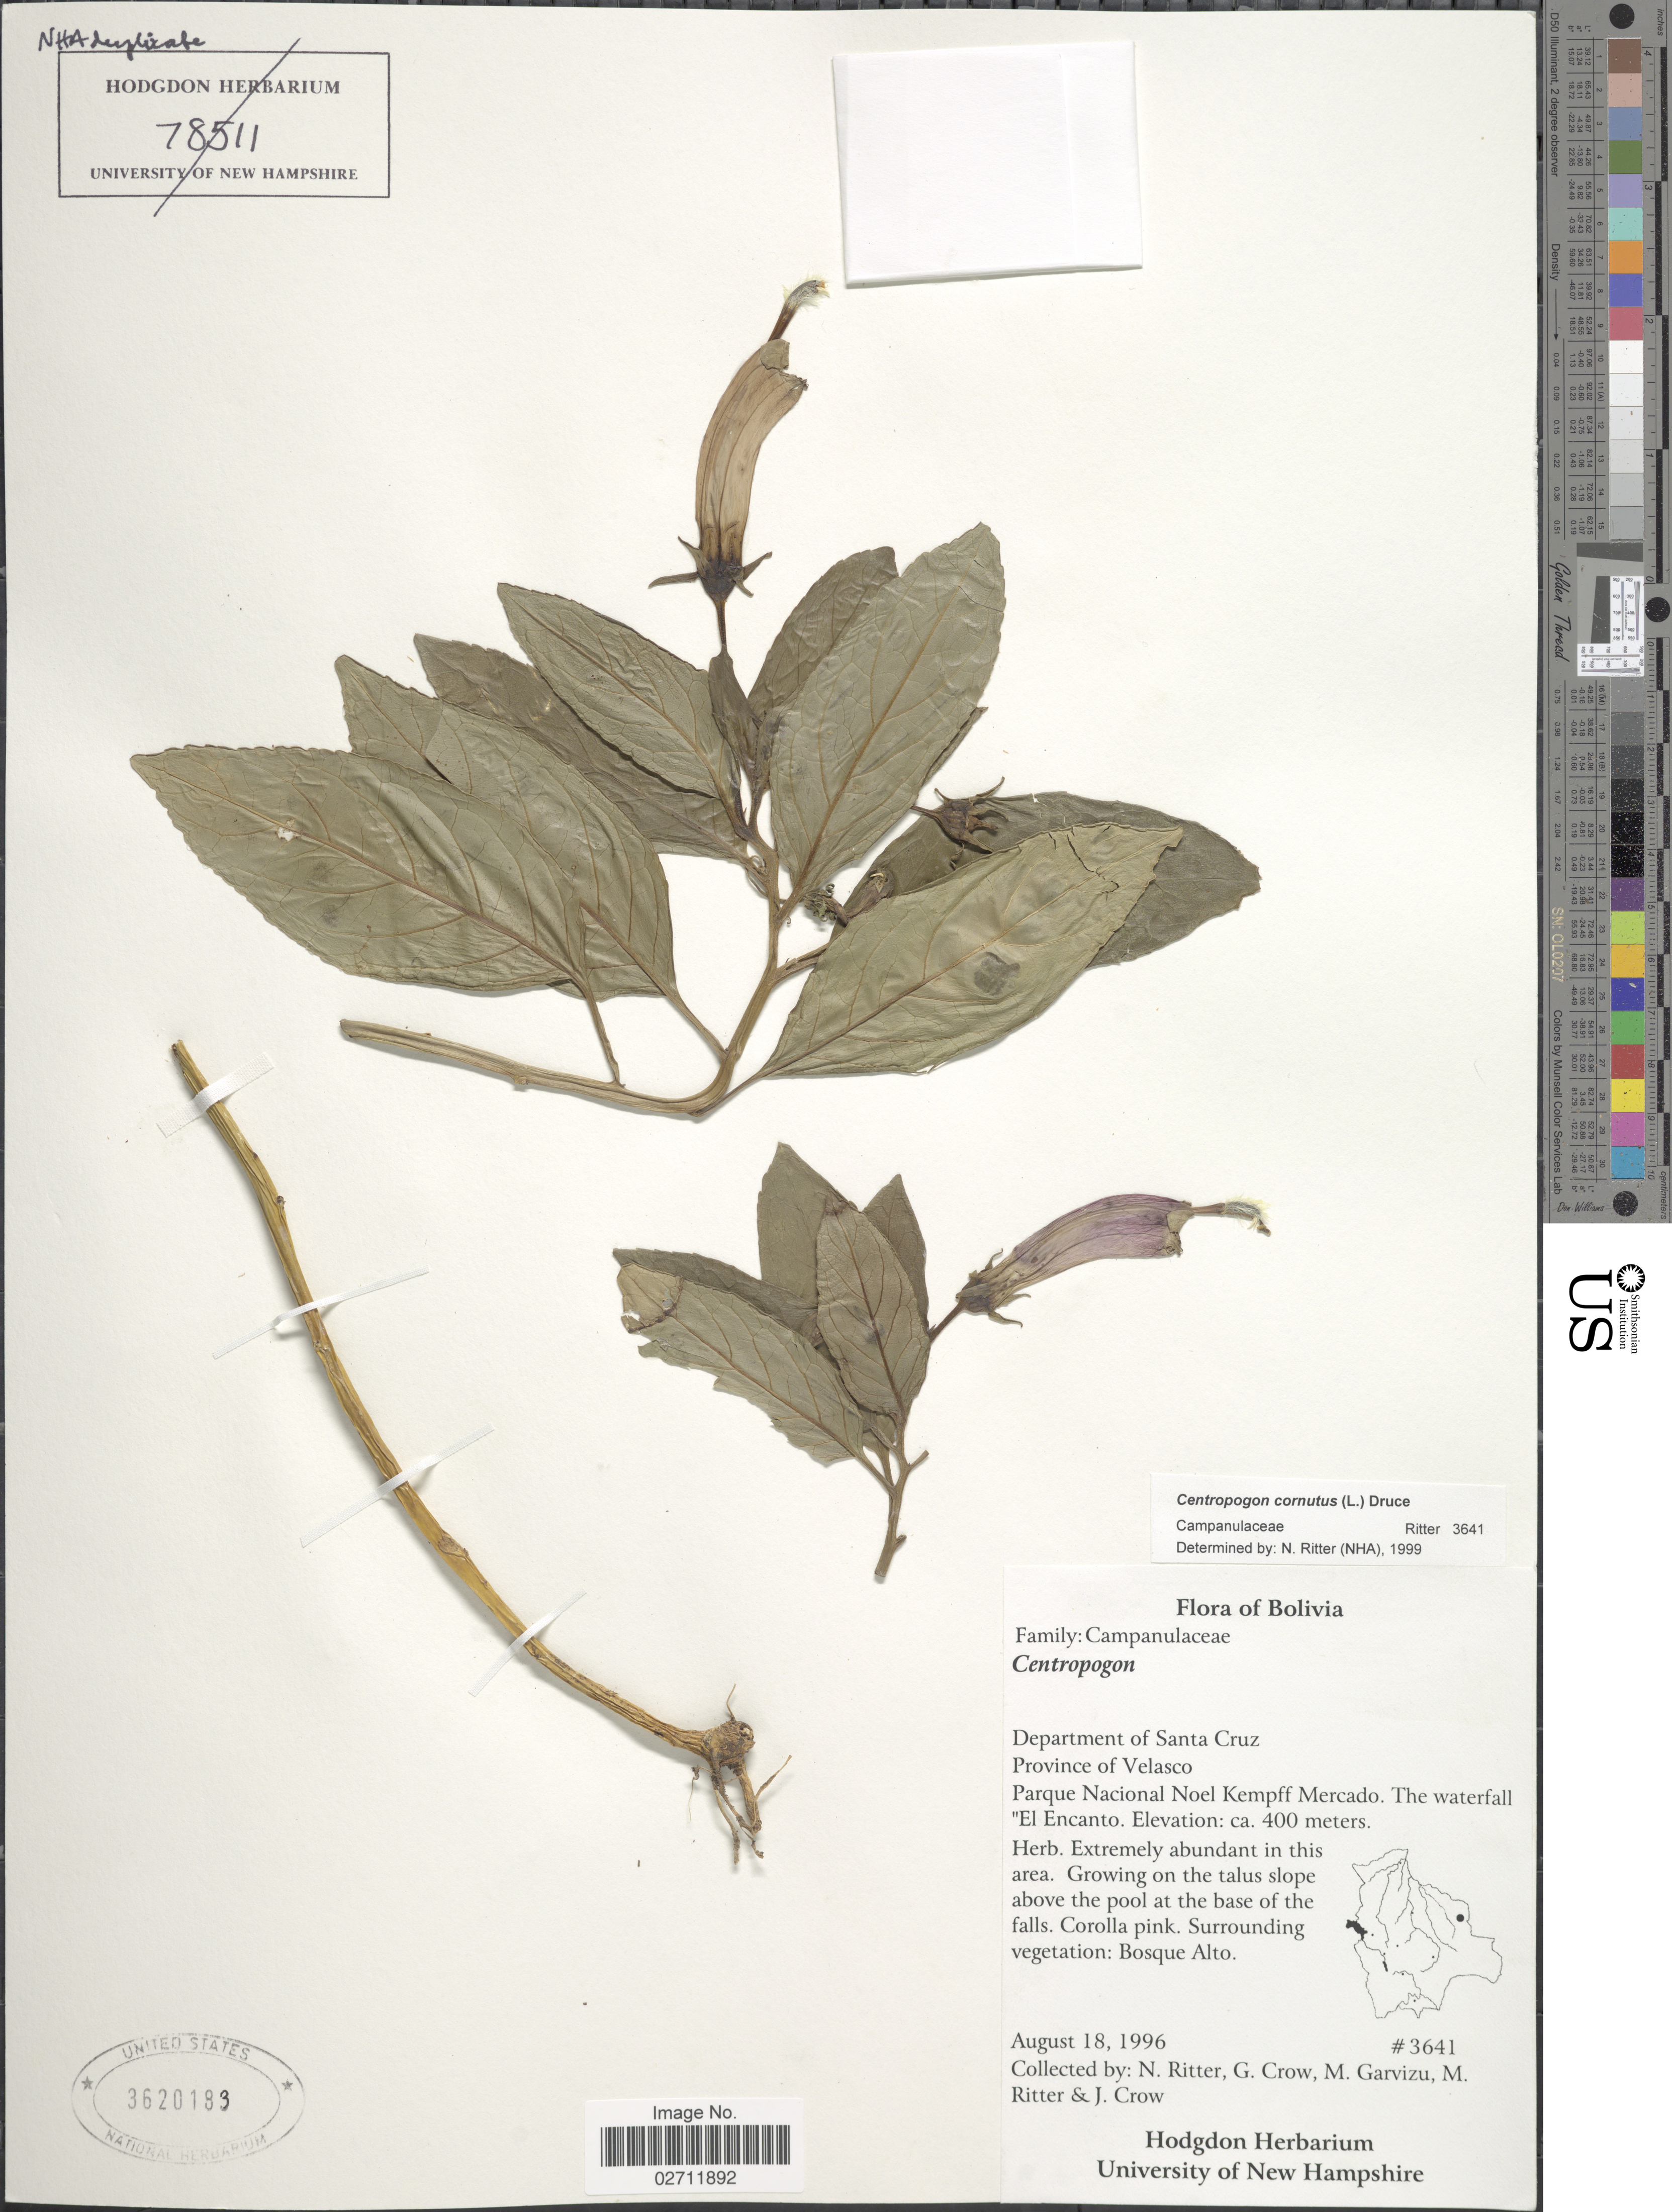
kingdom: Plantae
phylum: Tracheophyta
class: Magnoliopsida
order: Asterales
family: Campanulaceae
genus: Centropogon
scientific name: Centropogon cornutus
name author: (L.) Druce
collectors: N. Ritter, G. Crow, M. Garvizu, M. Ritter & J. Crow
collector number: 3641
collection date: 1996-08-18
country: Bolivia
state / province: Santa Cruz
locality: Province of Velasco, Parque Nacional Noel Kempff Mercado, The waterfall El Encanto, on the talus slope above the pool at the base of the falls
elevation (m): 400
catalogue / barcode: US 3620183